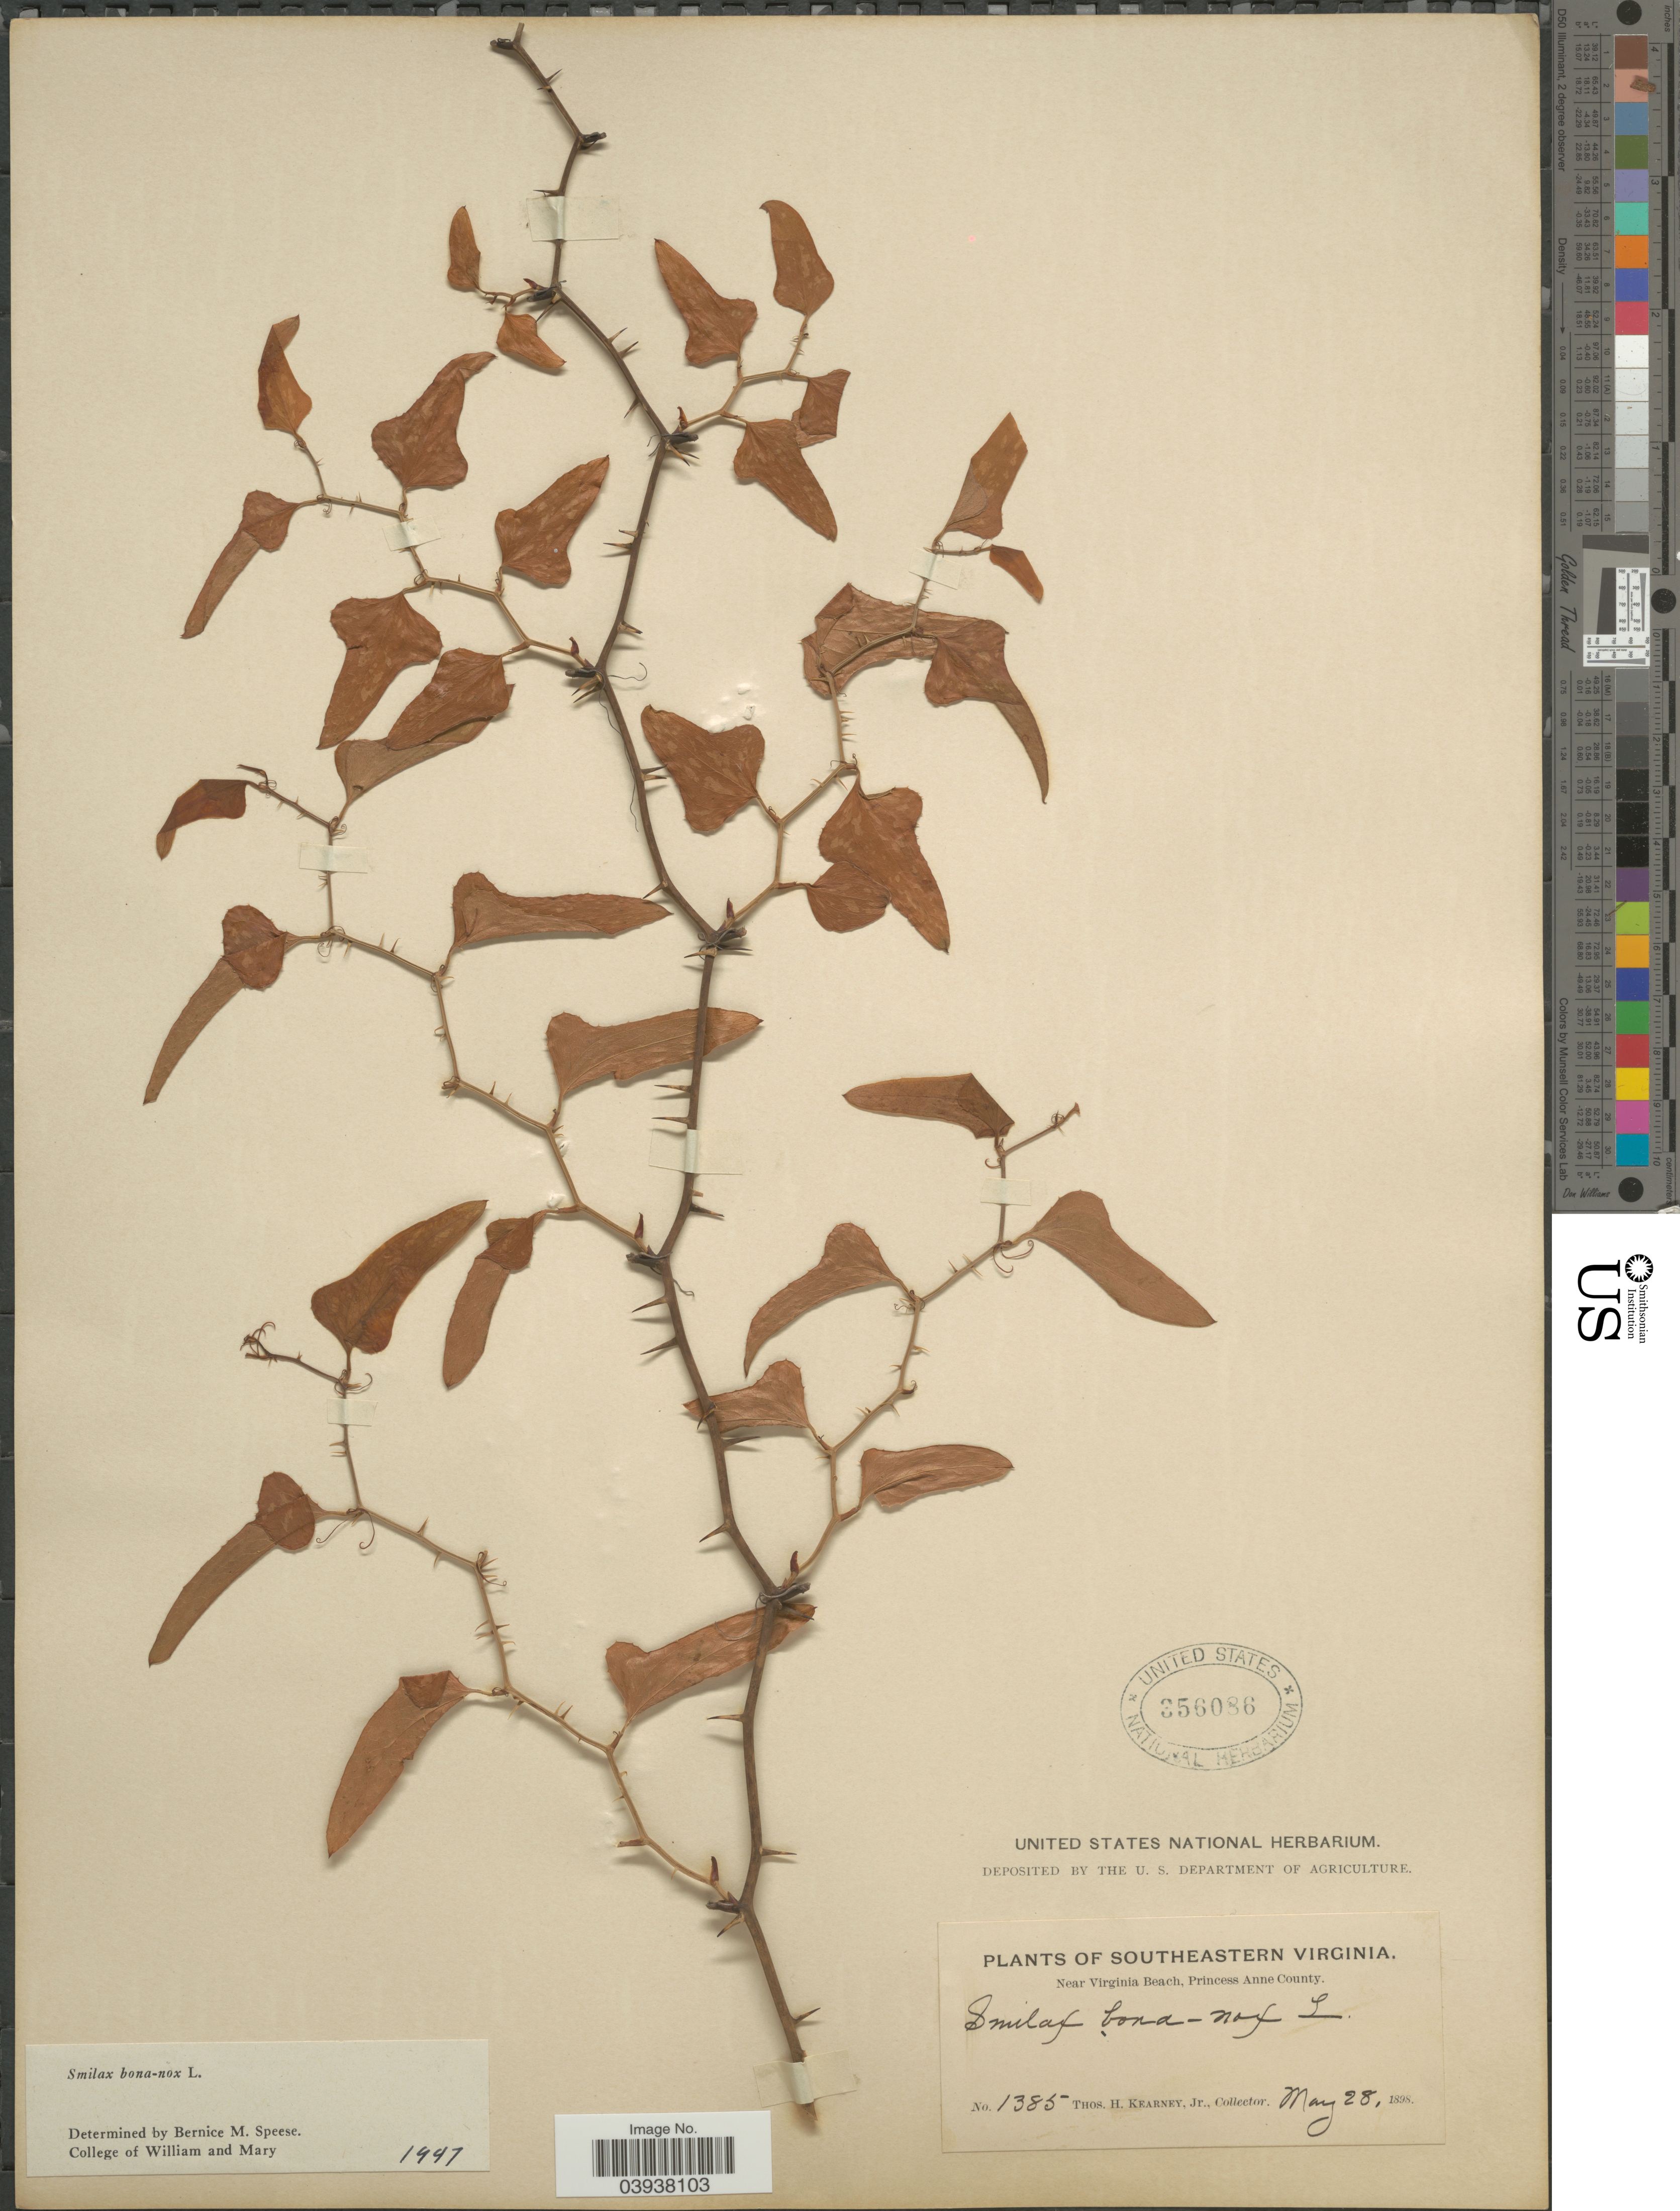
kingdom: Plantae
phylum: Tracheophyta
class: Liliopsida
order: Liliales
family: Smilacaceae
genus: Smilax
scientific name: Smilax bona-nox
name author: L.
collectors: T. H. Kearney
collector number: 1385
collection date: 1898-05-28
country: United States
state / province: Virginia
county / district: City of Virginia Beach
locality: Southeastern Virginia. Near Virginia Beach, Princess Anne (=historic county name) County.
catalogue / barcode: US 356086